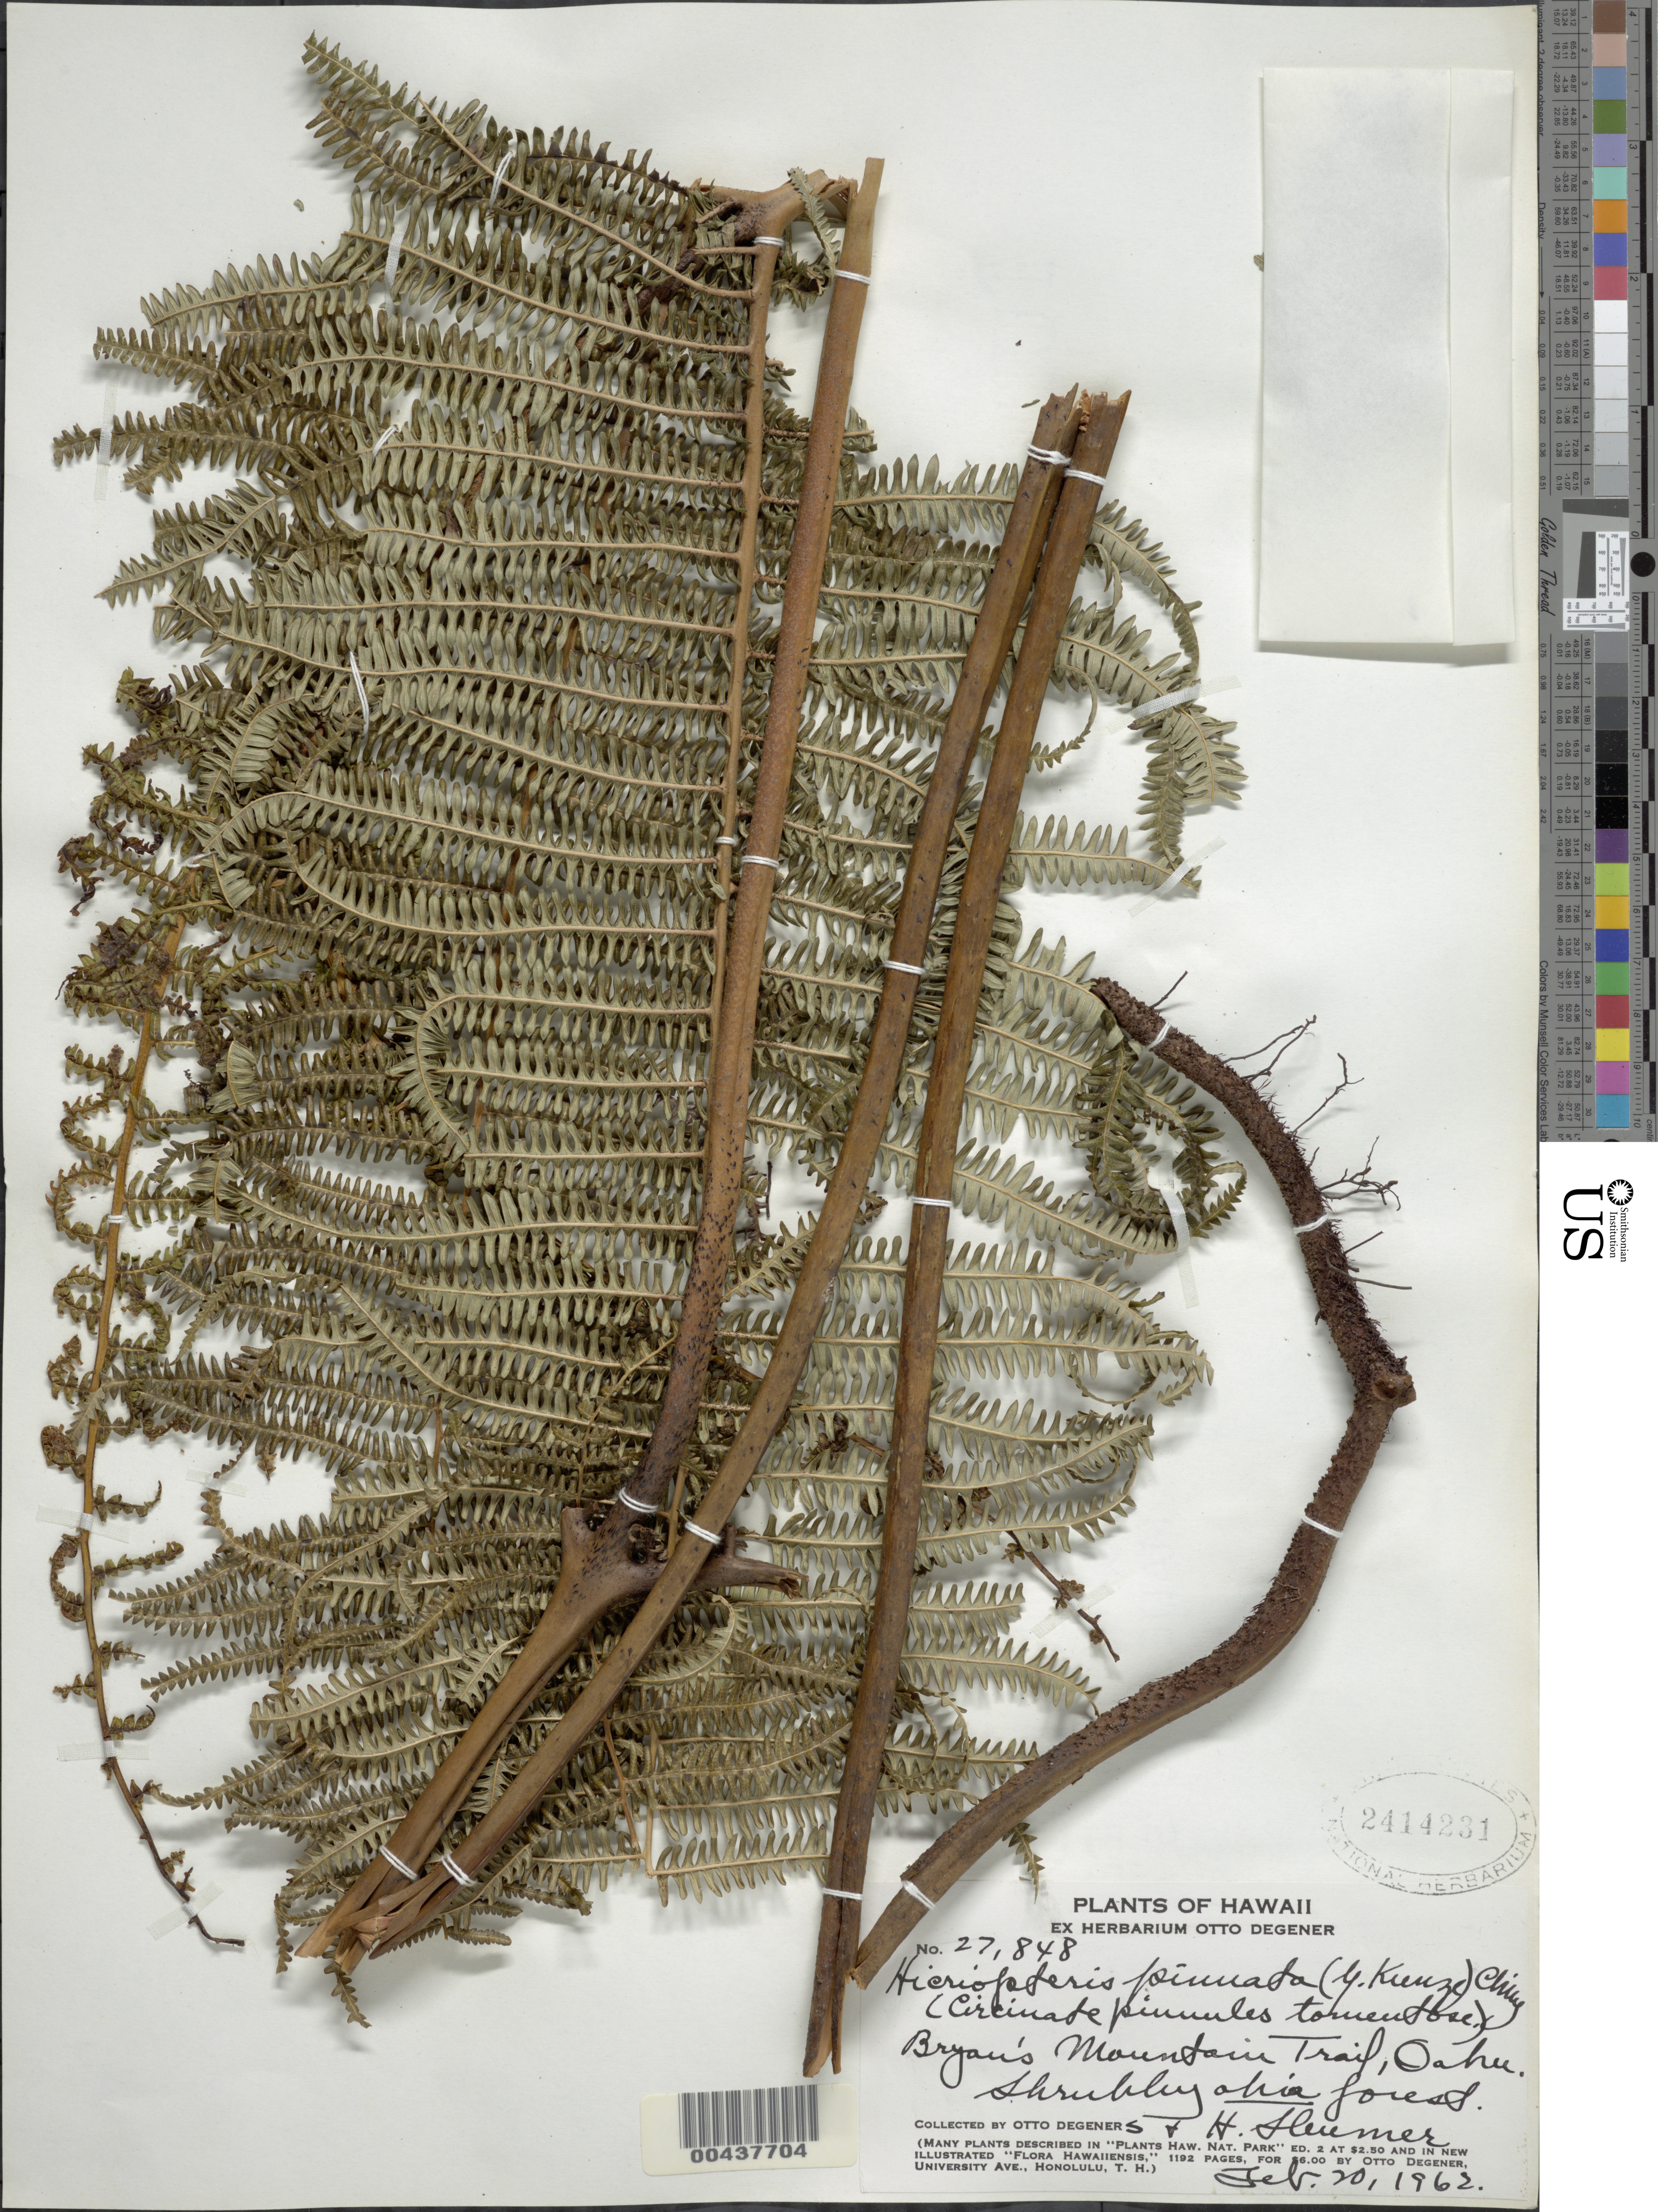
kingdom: Plantae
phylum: Tracheophyta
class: Polypodiopsida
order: Gleicheniales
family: Gleicheniaceae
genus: Diplopterygium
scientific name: Diplopterygium pinnatum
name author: (Kunze) Nakai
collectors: O. Degener, I. Degener & H. O. Sleumer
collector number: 27848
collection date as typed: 20 Feb 1962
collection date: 1962-02-20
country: United States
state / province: Hawaii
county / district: Honolulu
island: Oahu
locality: Bryan's Mountain Trail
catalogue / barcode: US 2414231